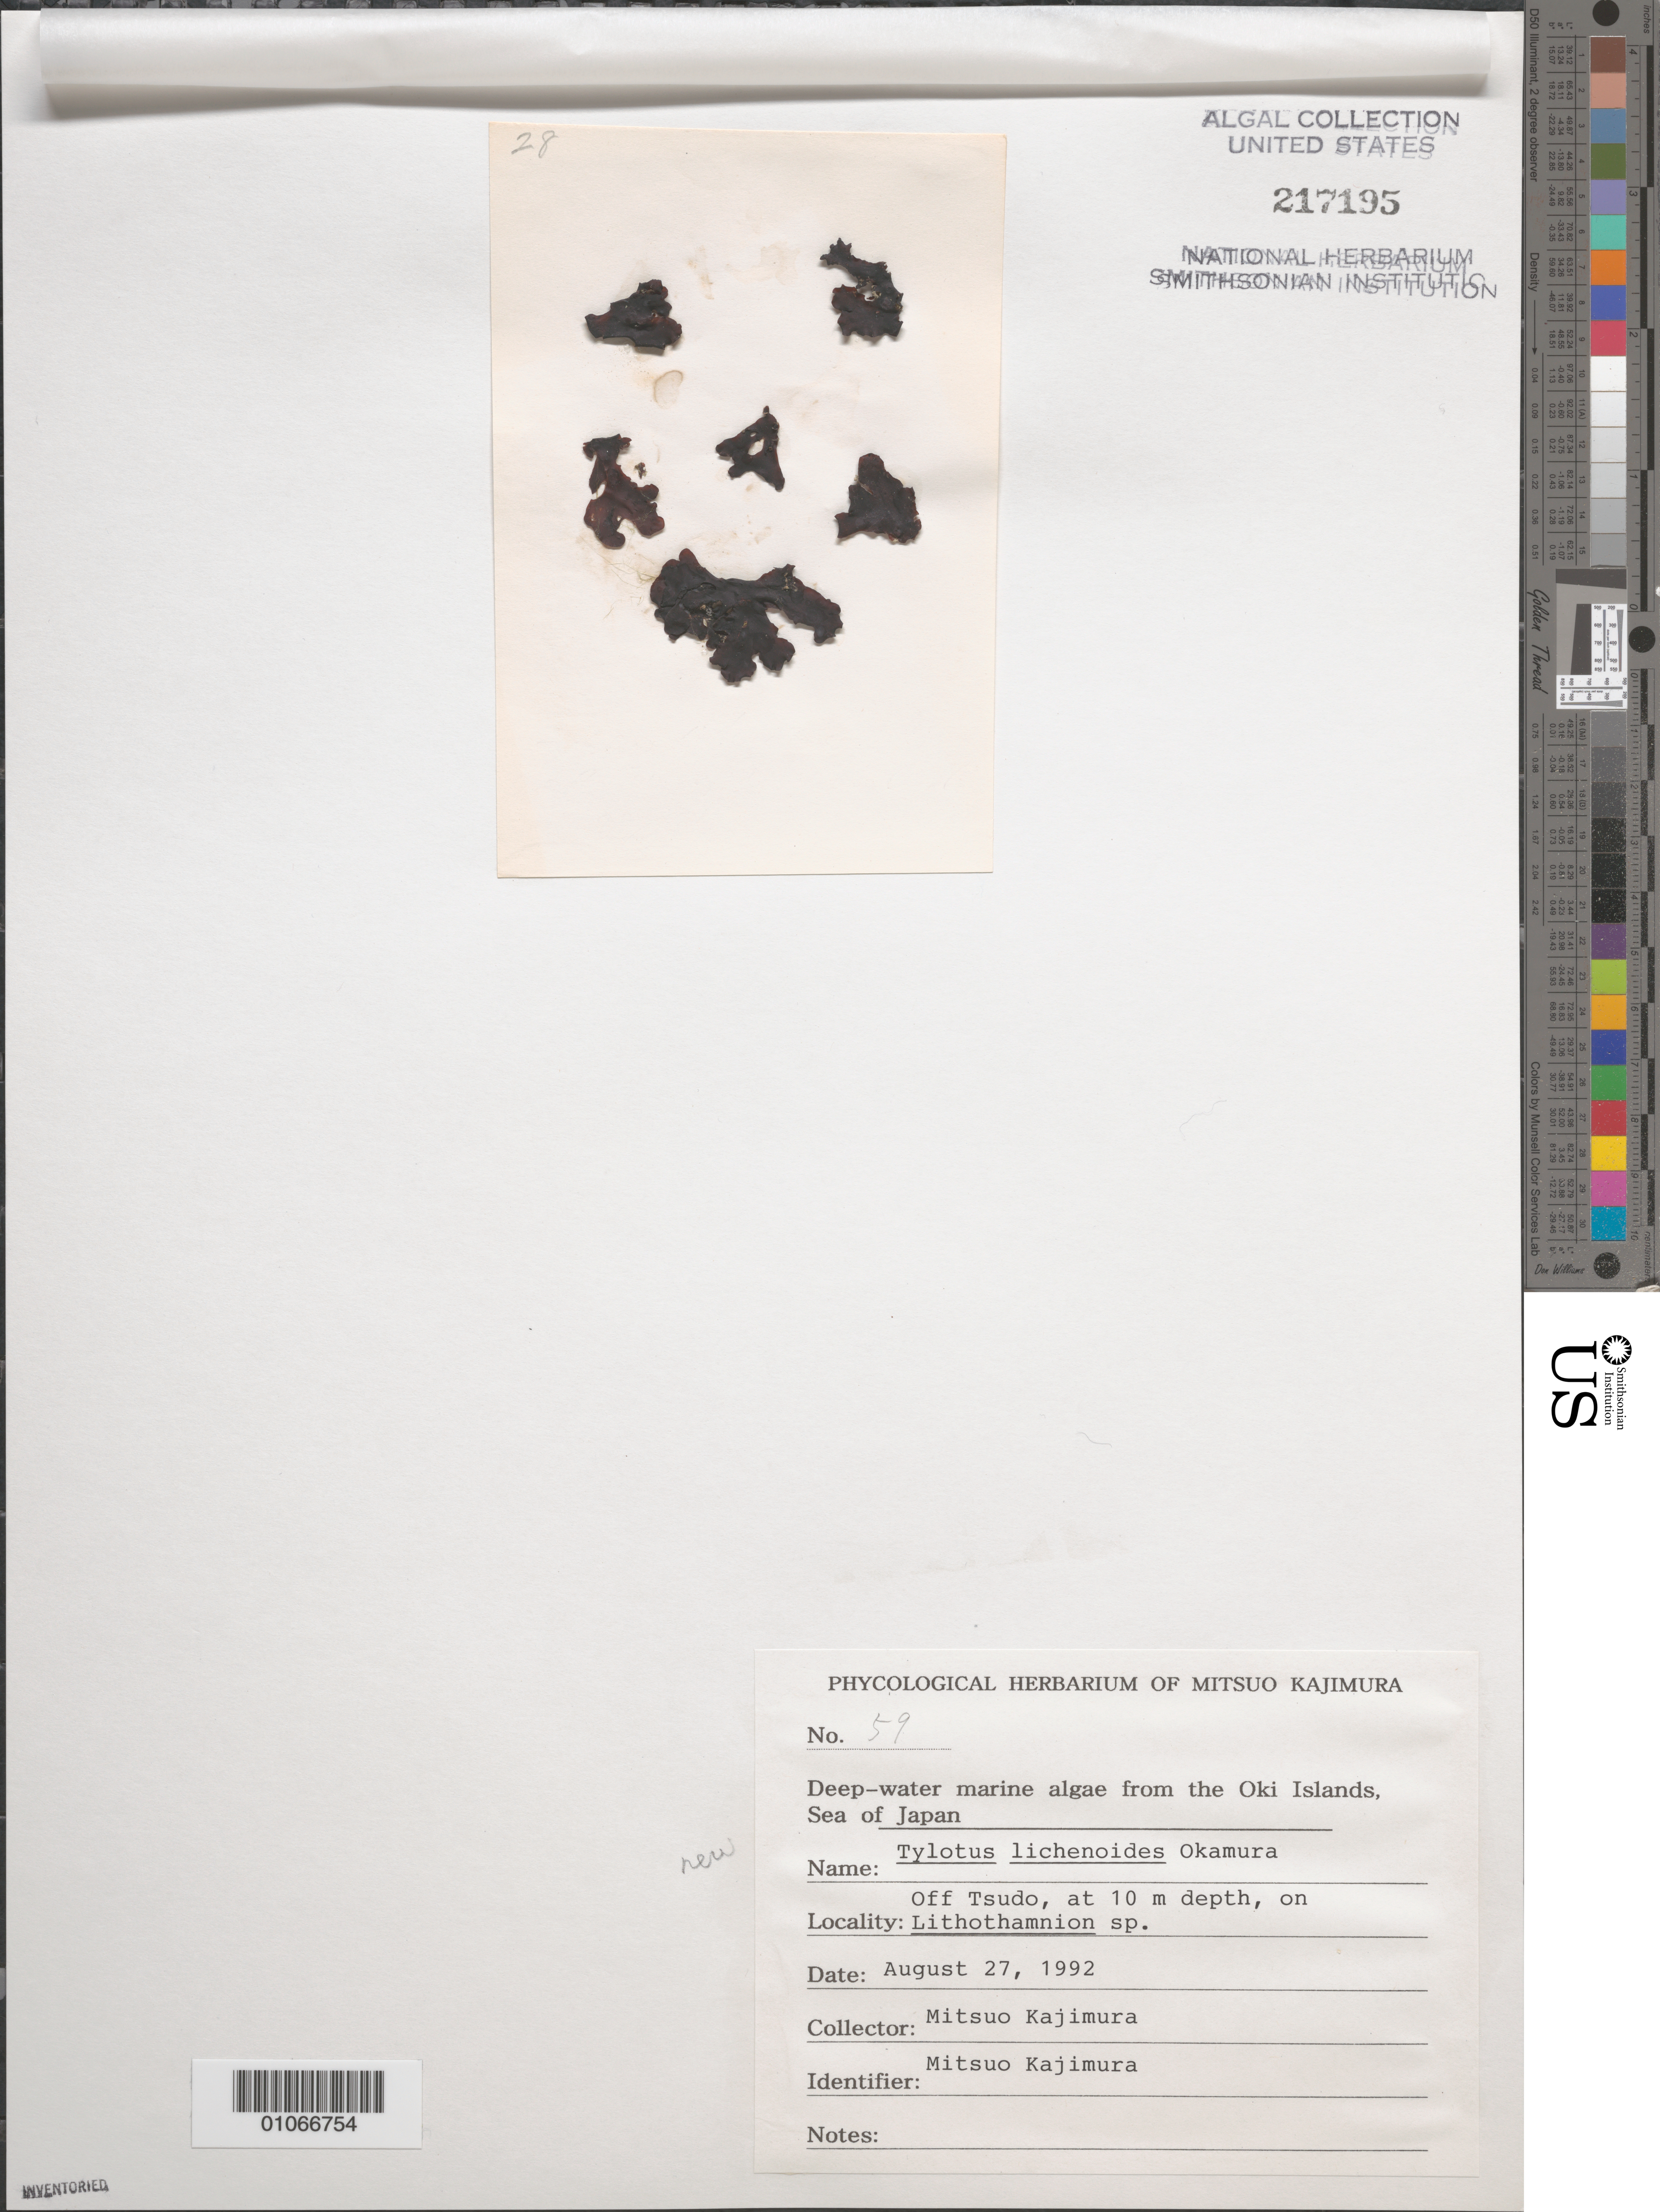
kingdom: Plantae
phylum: Rhodophyta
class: Florideophyceae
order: Gigartinales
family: Dicranemataceae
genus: Tylotus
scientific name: Tylotus lichenoides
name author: Okamura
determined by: Kajimura, Mitsuo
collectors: M. Kajimura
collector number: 59 & specimen 28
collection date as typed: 27 Aug 1992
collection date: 1992-08-27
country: Japan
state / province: Simane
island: Oki Is.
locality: Off Tsudo [village], Sea of Japan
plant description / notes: Phycologial Herbarium of Mitsuo Kajimura, Deep-water marine algae from the Oki Islands, Sea of Japan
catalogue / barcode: US 217195